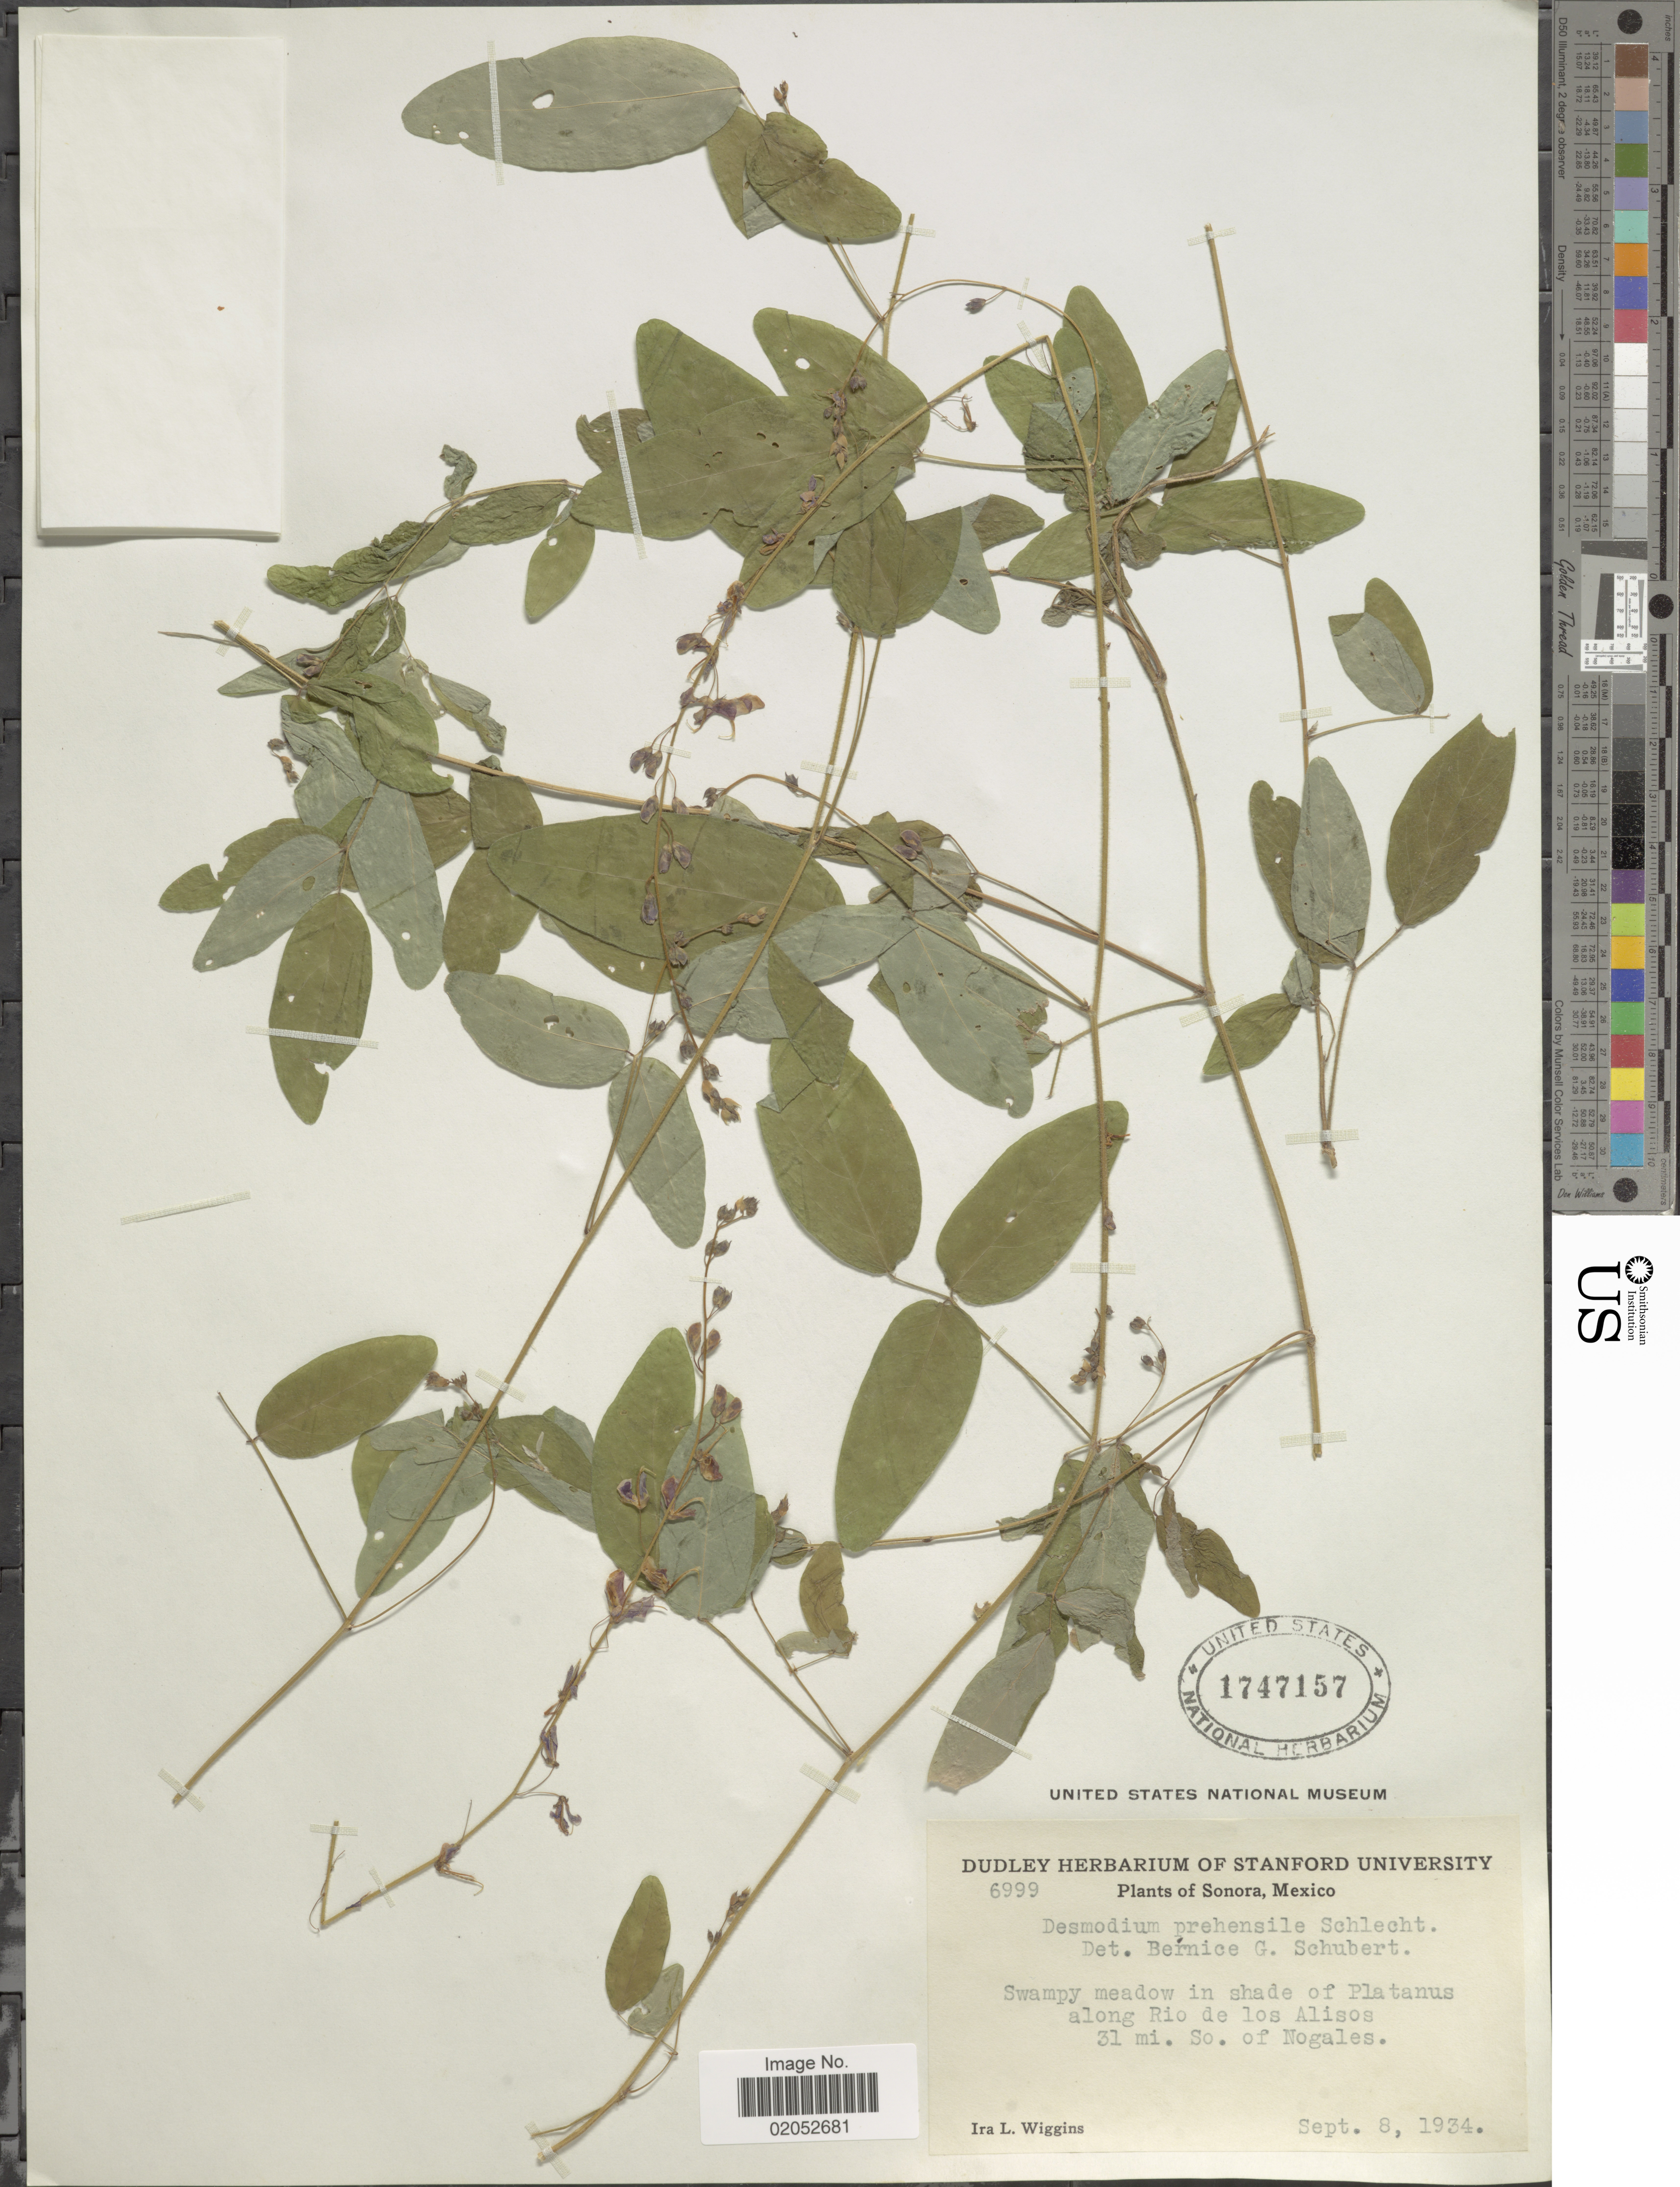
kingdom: Plantae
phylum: Tracheophyta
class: Magnoliopsida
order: Fabales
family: Fabaceae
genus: Desmodium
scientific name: Desmodium prehensile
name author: Schltdl.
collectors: I. L. Wiggins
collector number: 6999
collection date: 1934-09-08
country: Mexico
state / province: Sonora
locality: Swampy meadow in shade of Platanus along Rio de los Alisos 31 mi. So. of Nogales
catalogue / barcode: US 1747157